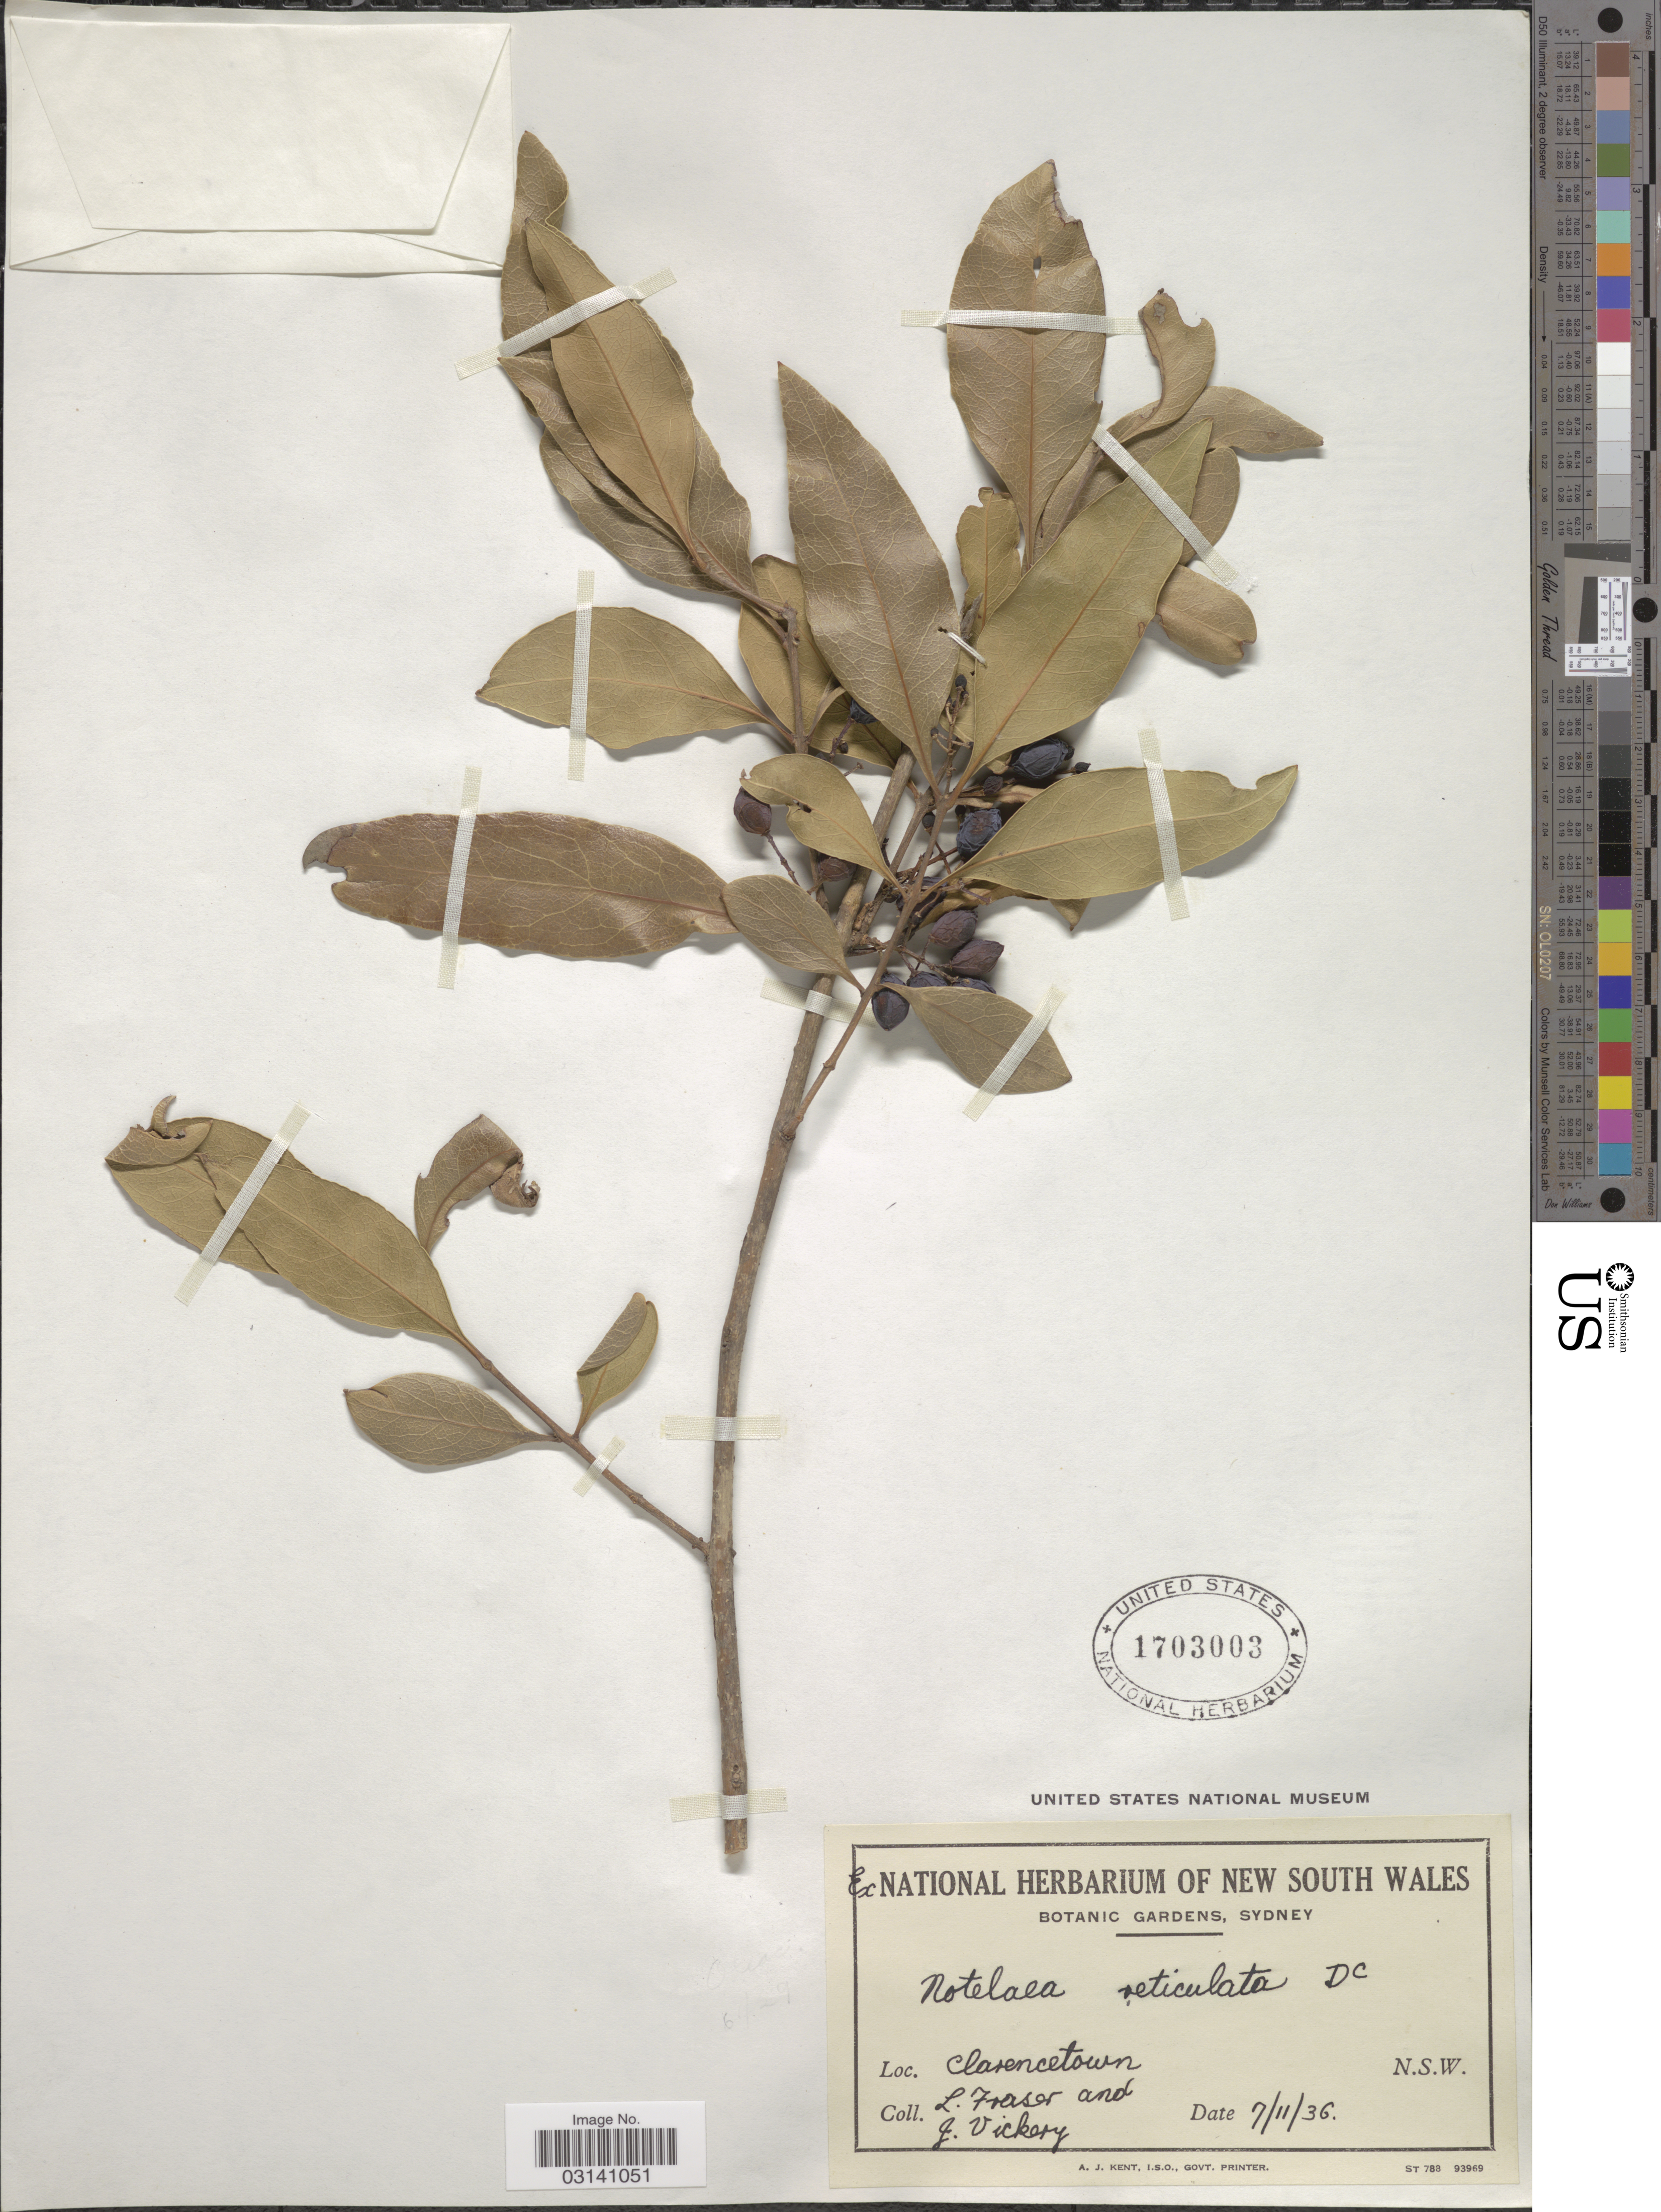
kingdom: Plantae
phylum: Tracheophyta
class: Magnoliopsida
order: Lamiales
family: Oleaceae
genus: Notelaea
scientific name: Notelaea reticulata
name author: DC.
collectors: L. Fraser & J. Vickery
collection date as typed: Transcribed d/m/y: 7/11/36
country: Australia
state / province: New South Wales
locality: Clarencetown. N.S.W.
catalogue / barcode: US 1703003